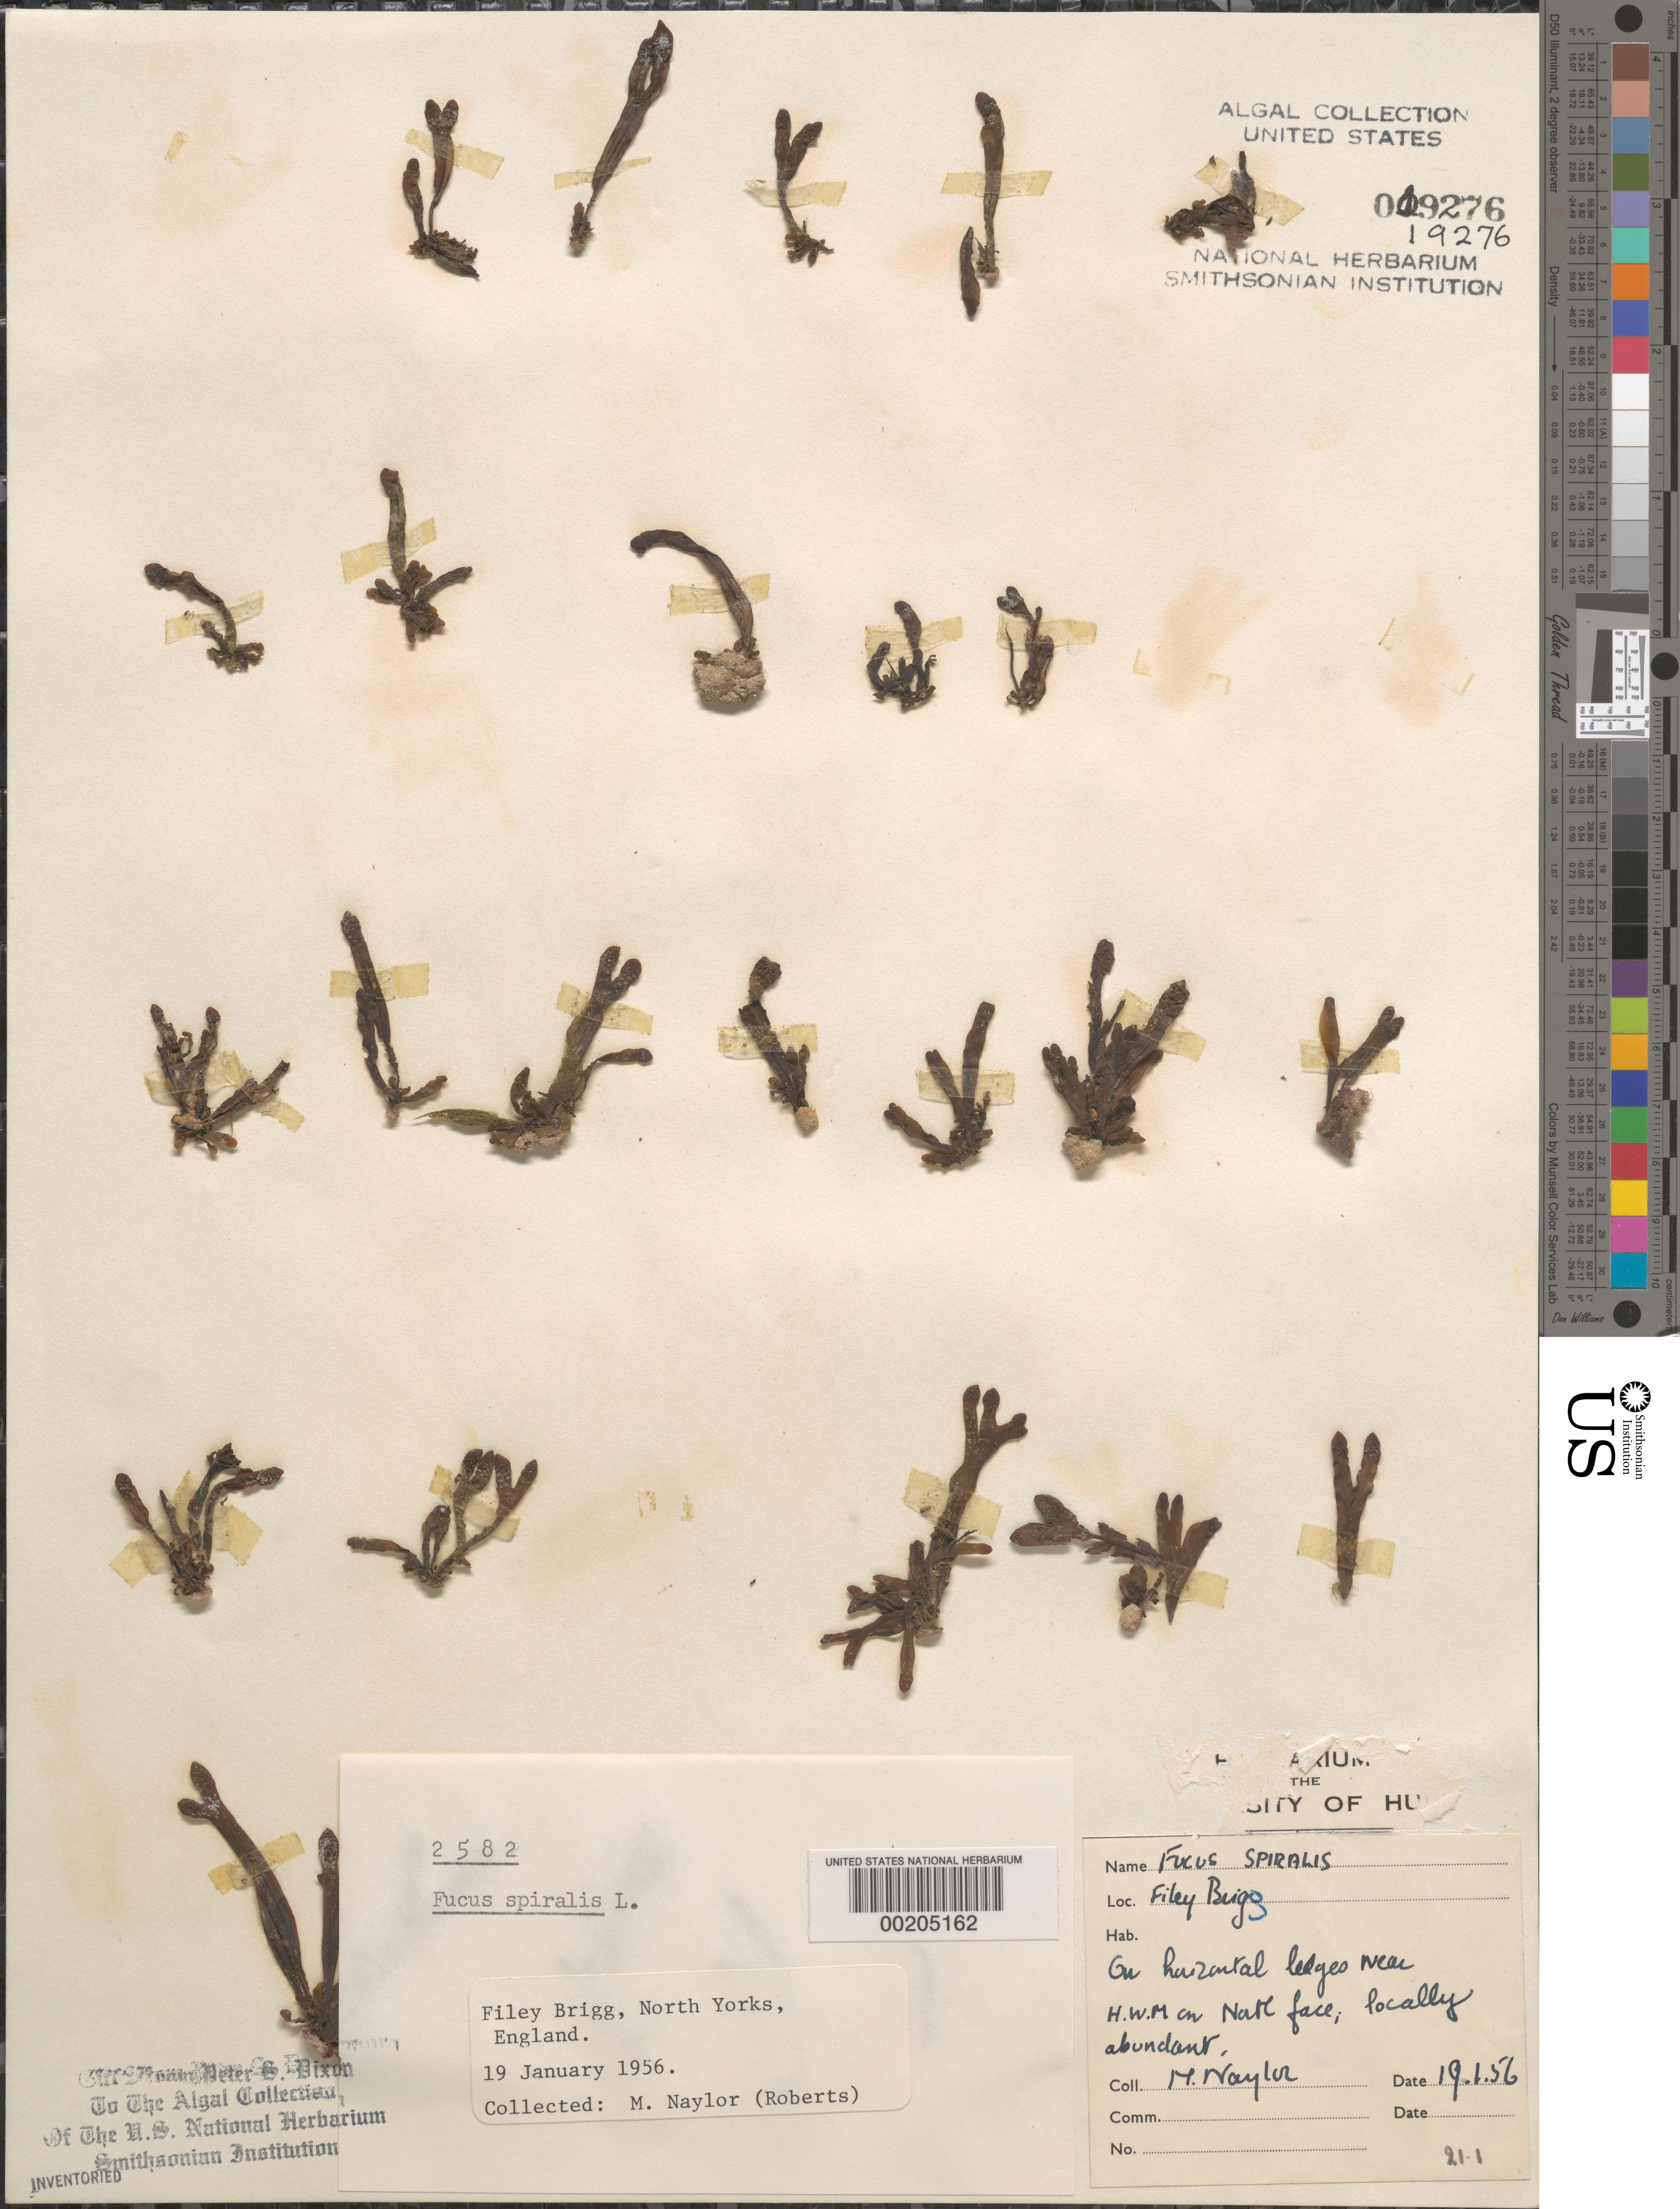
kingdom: Chromista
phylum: Ochrophyta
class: Phaeophyceae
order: Fucales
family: Fucaceae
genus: Fucus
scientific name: Fucus spiralis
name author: L.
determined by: Dixon, P. S.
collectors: M. Roberts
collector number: PSD 2582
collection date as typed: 19 Jan 1956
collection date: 1956-01-19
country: United Kingdom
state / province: England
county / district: North Yorkshire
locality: Filey Brigg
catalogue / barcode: US 19276